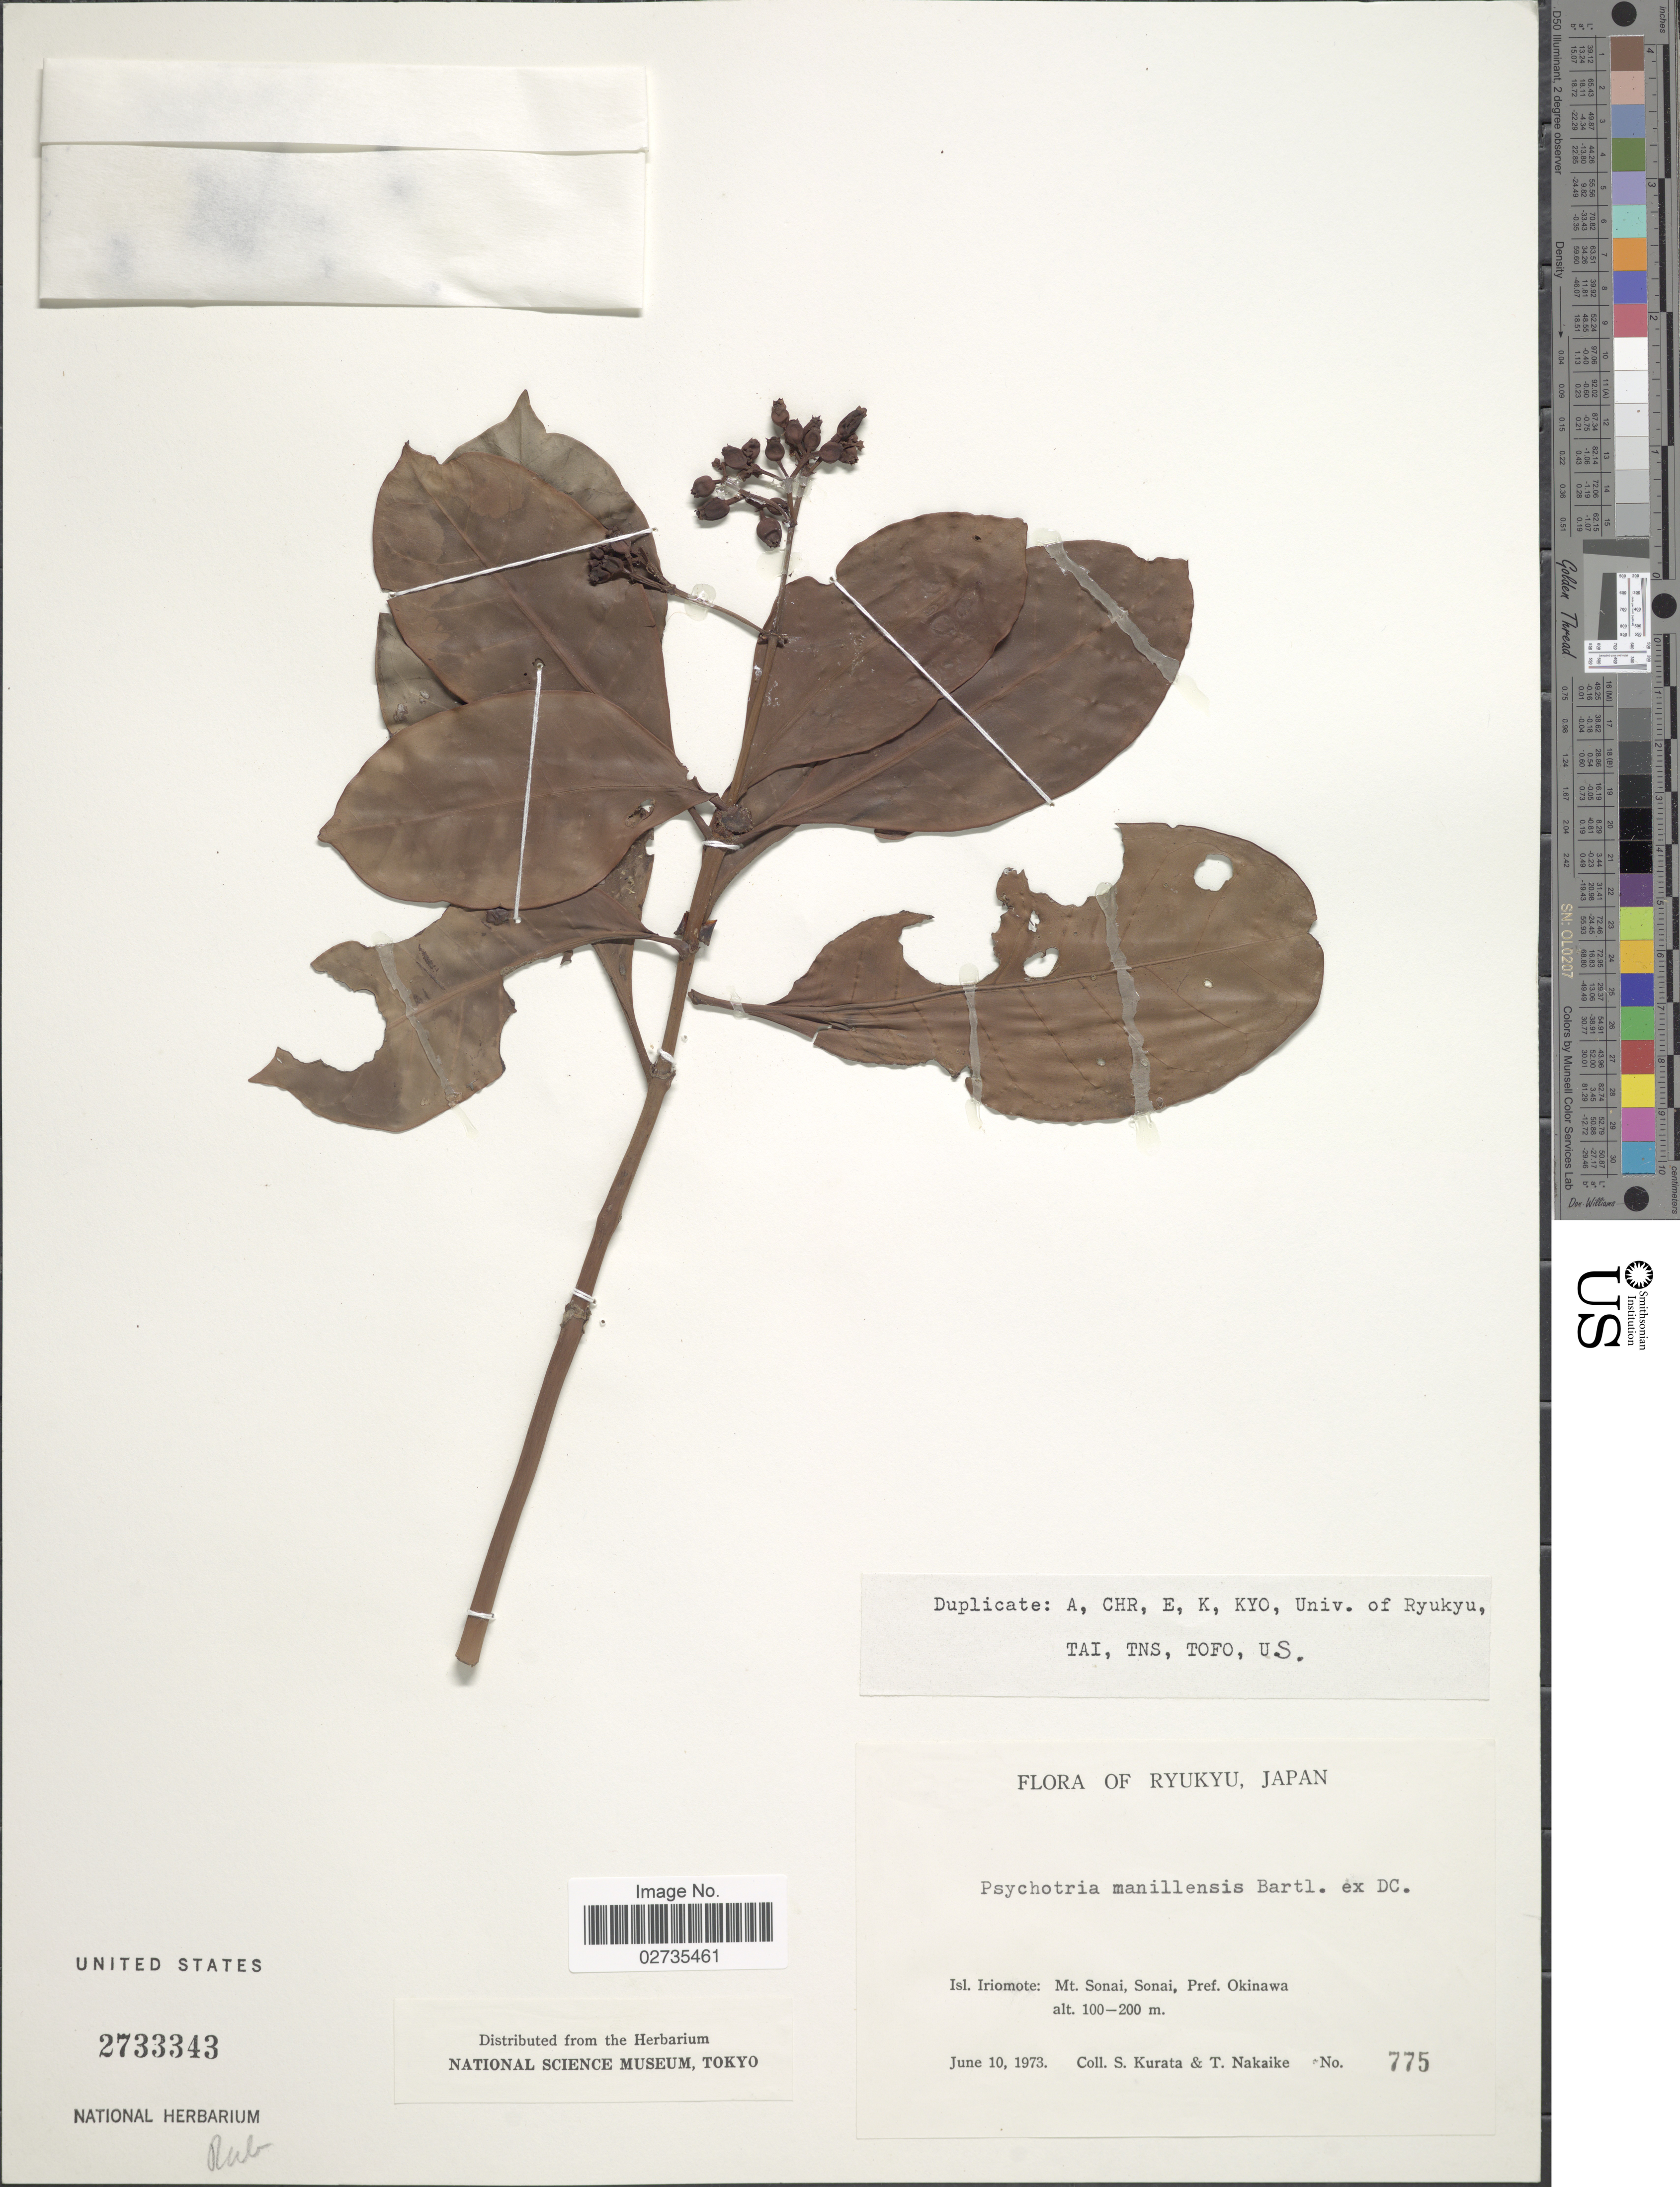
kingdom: Plantae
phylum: Tracheophyta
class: Magnoliopsida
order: Gentianales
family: Rubiaceae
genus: Psychotria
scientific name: Psychotria manillensis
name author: Bartl. ex DC.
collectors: Sa. Kurata & T. Nakaike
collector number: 775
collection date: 1973-06-10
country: Japan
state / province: Okinawa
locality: Ryukyu Isl. Iriomote: Mt. Sonai, Sonai, Pref. Okinawa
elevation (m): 100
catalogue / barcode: US 2733343